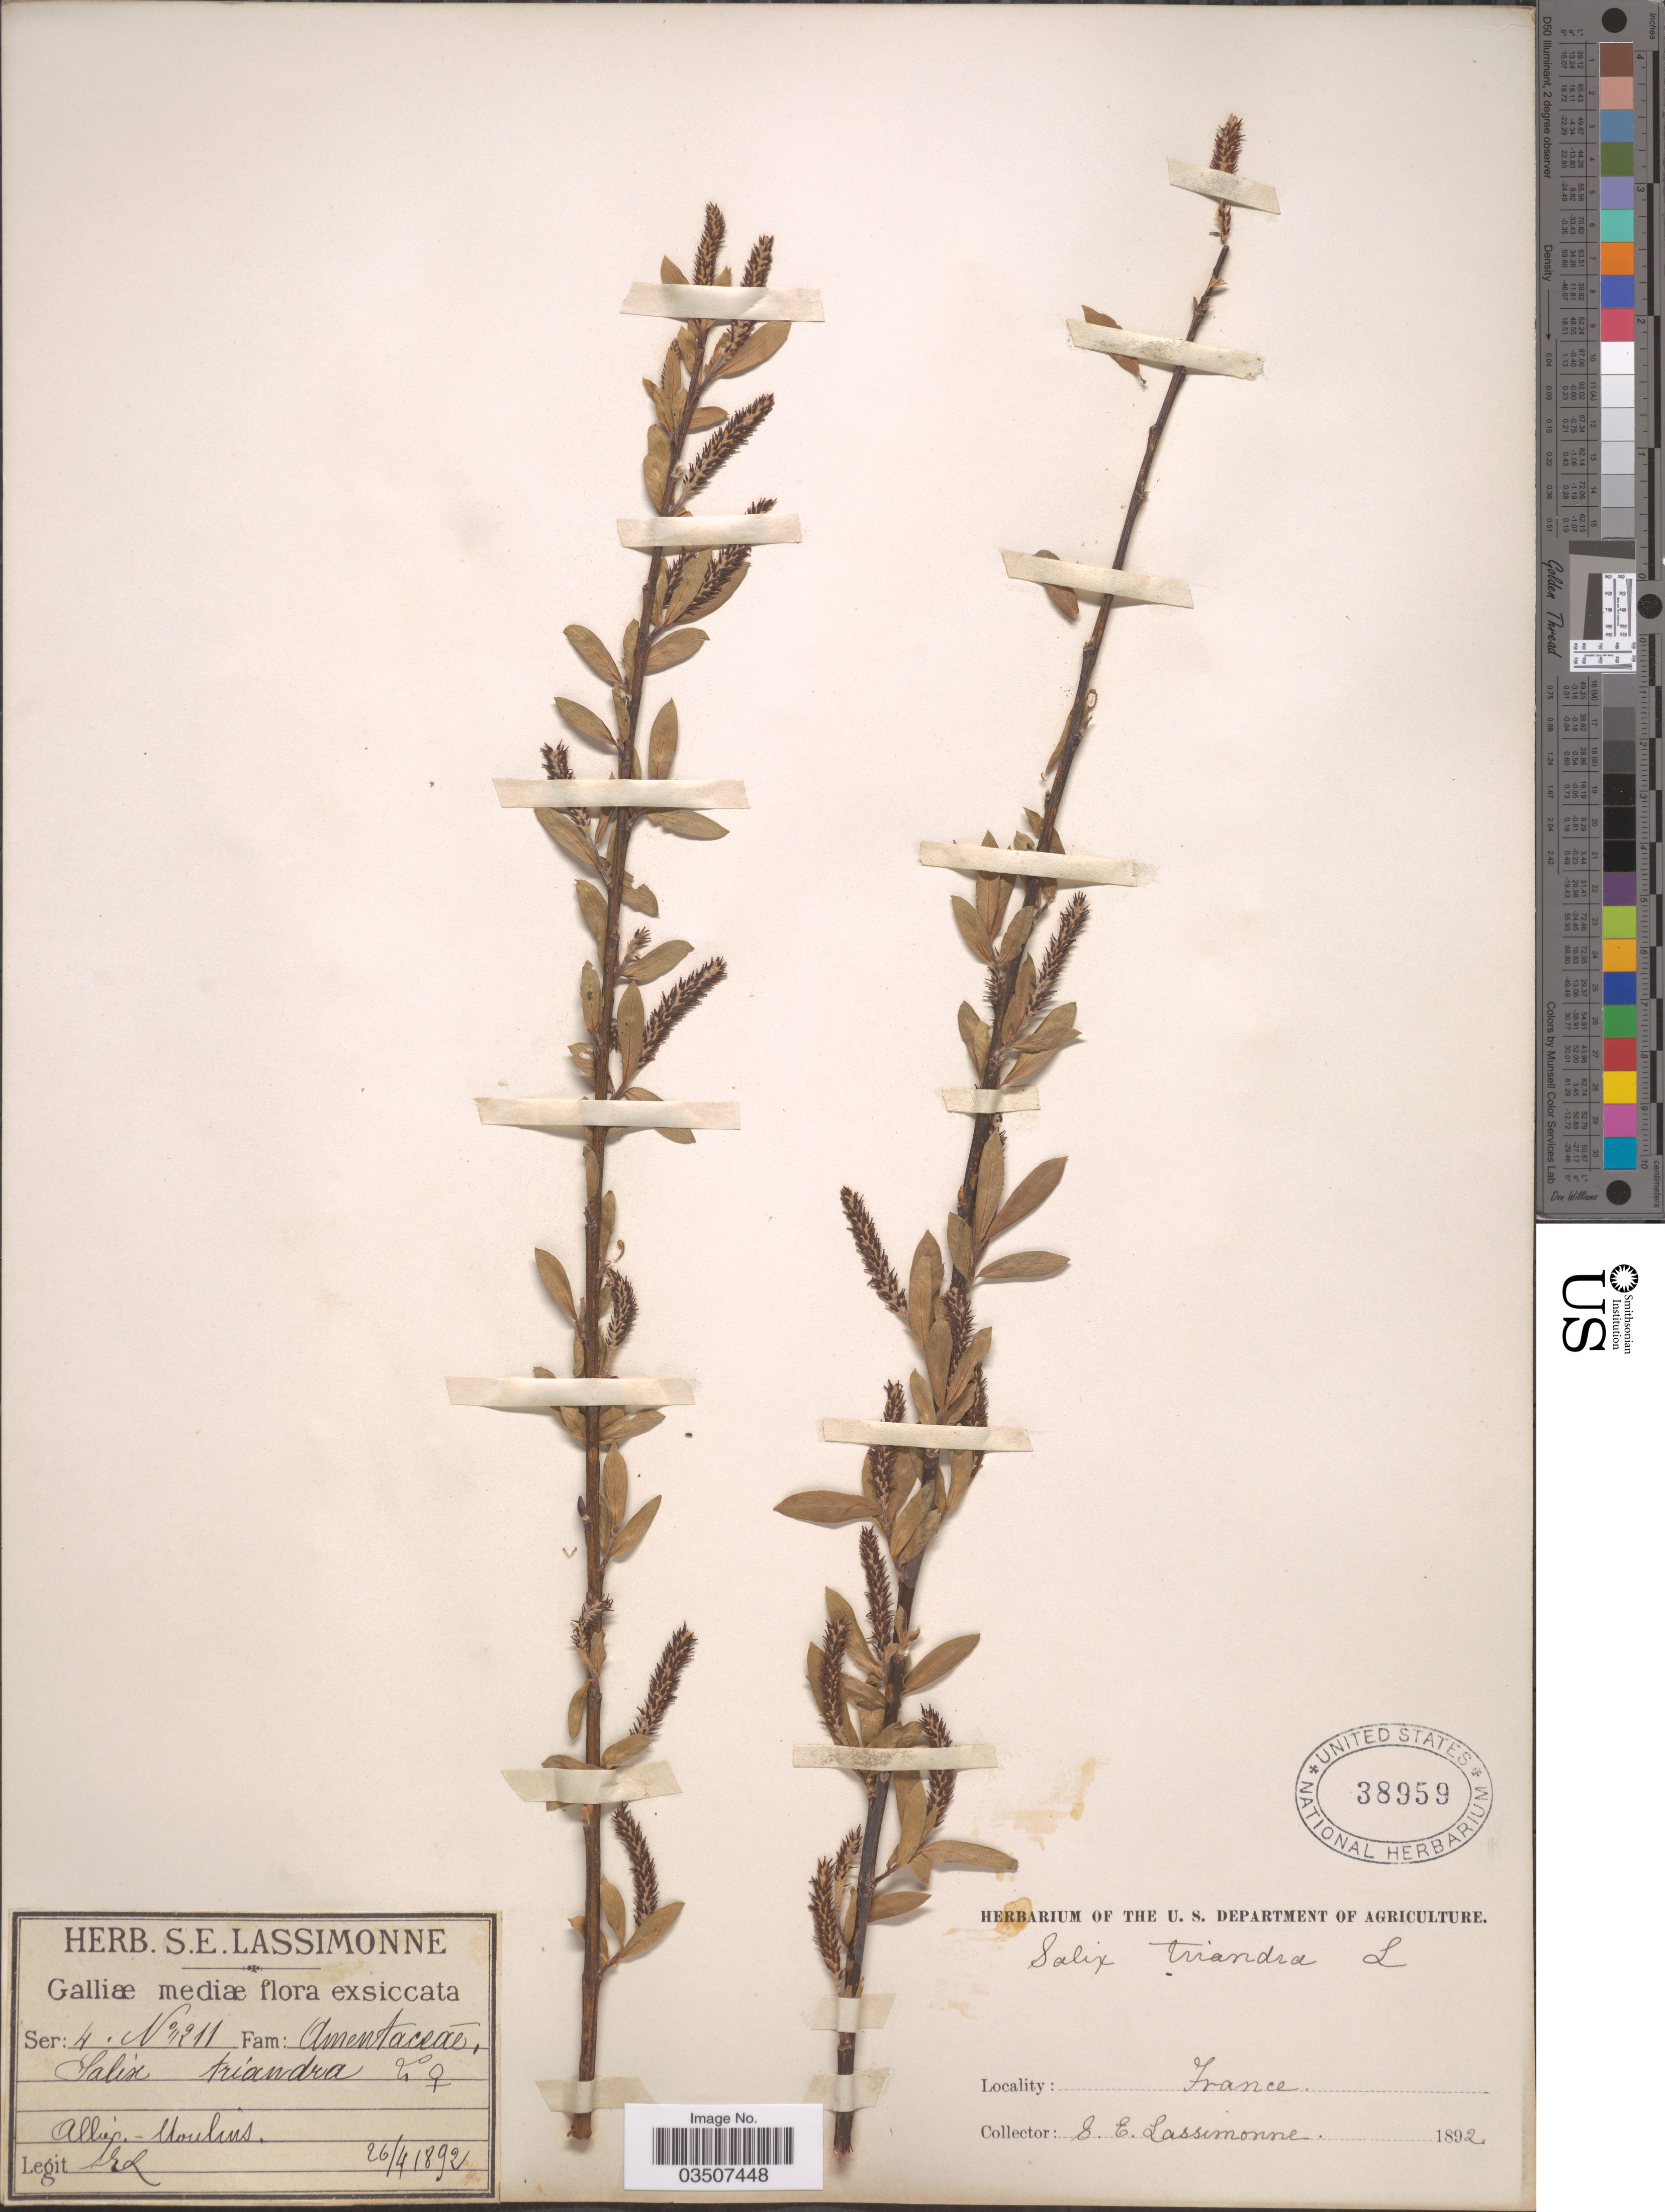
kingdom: Plantae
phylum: Tracheophyta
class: Magnoliopsida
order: Malpighiales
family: Salicaceae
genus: Salix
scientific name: Salix triandra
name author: L.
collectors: S. Lassimonne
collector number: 211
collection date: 1892-04-26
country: France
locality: Galliæ mediæ. Allier-Moulins.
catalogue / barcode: US 38959